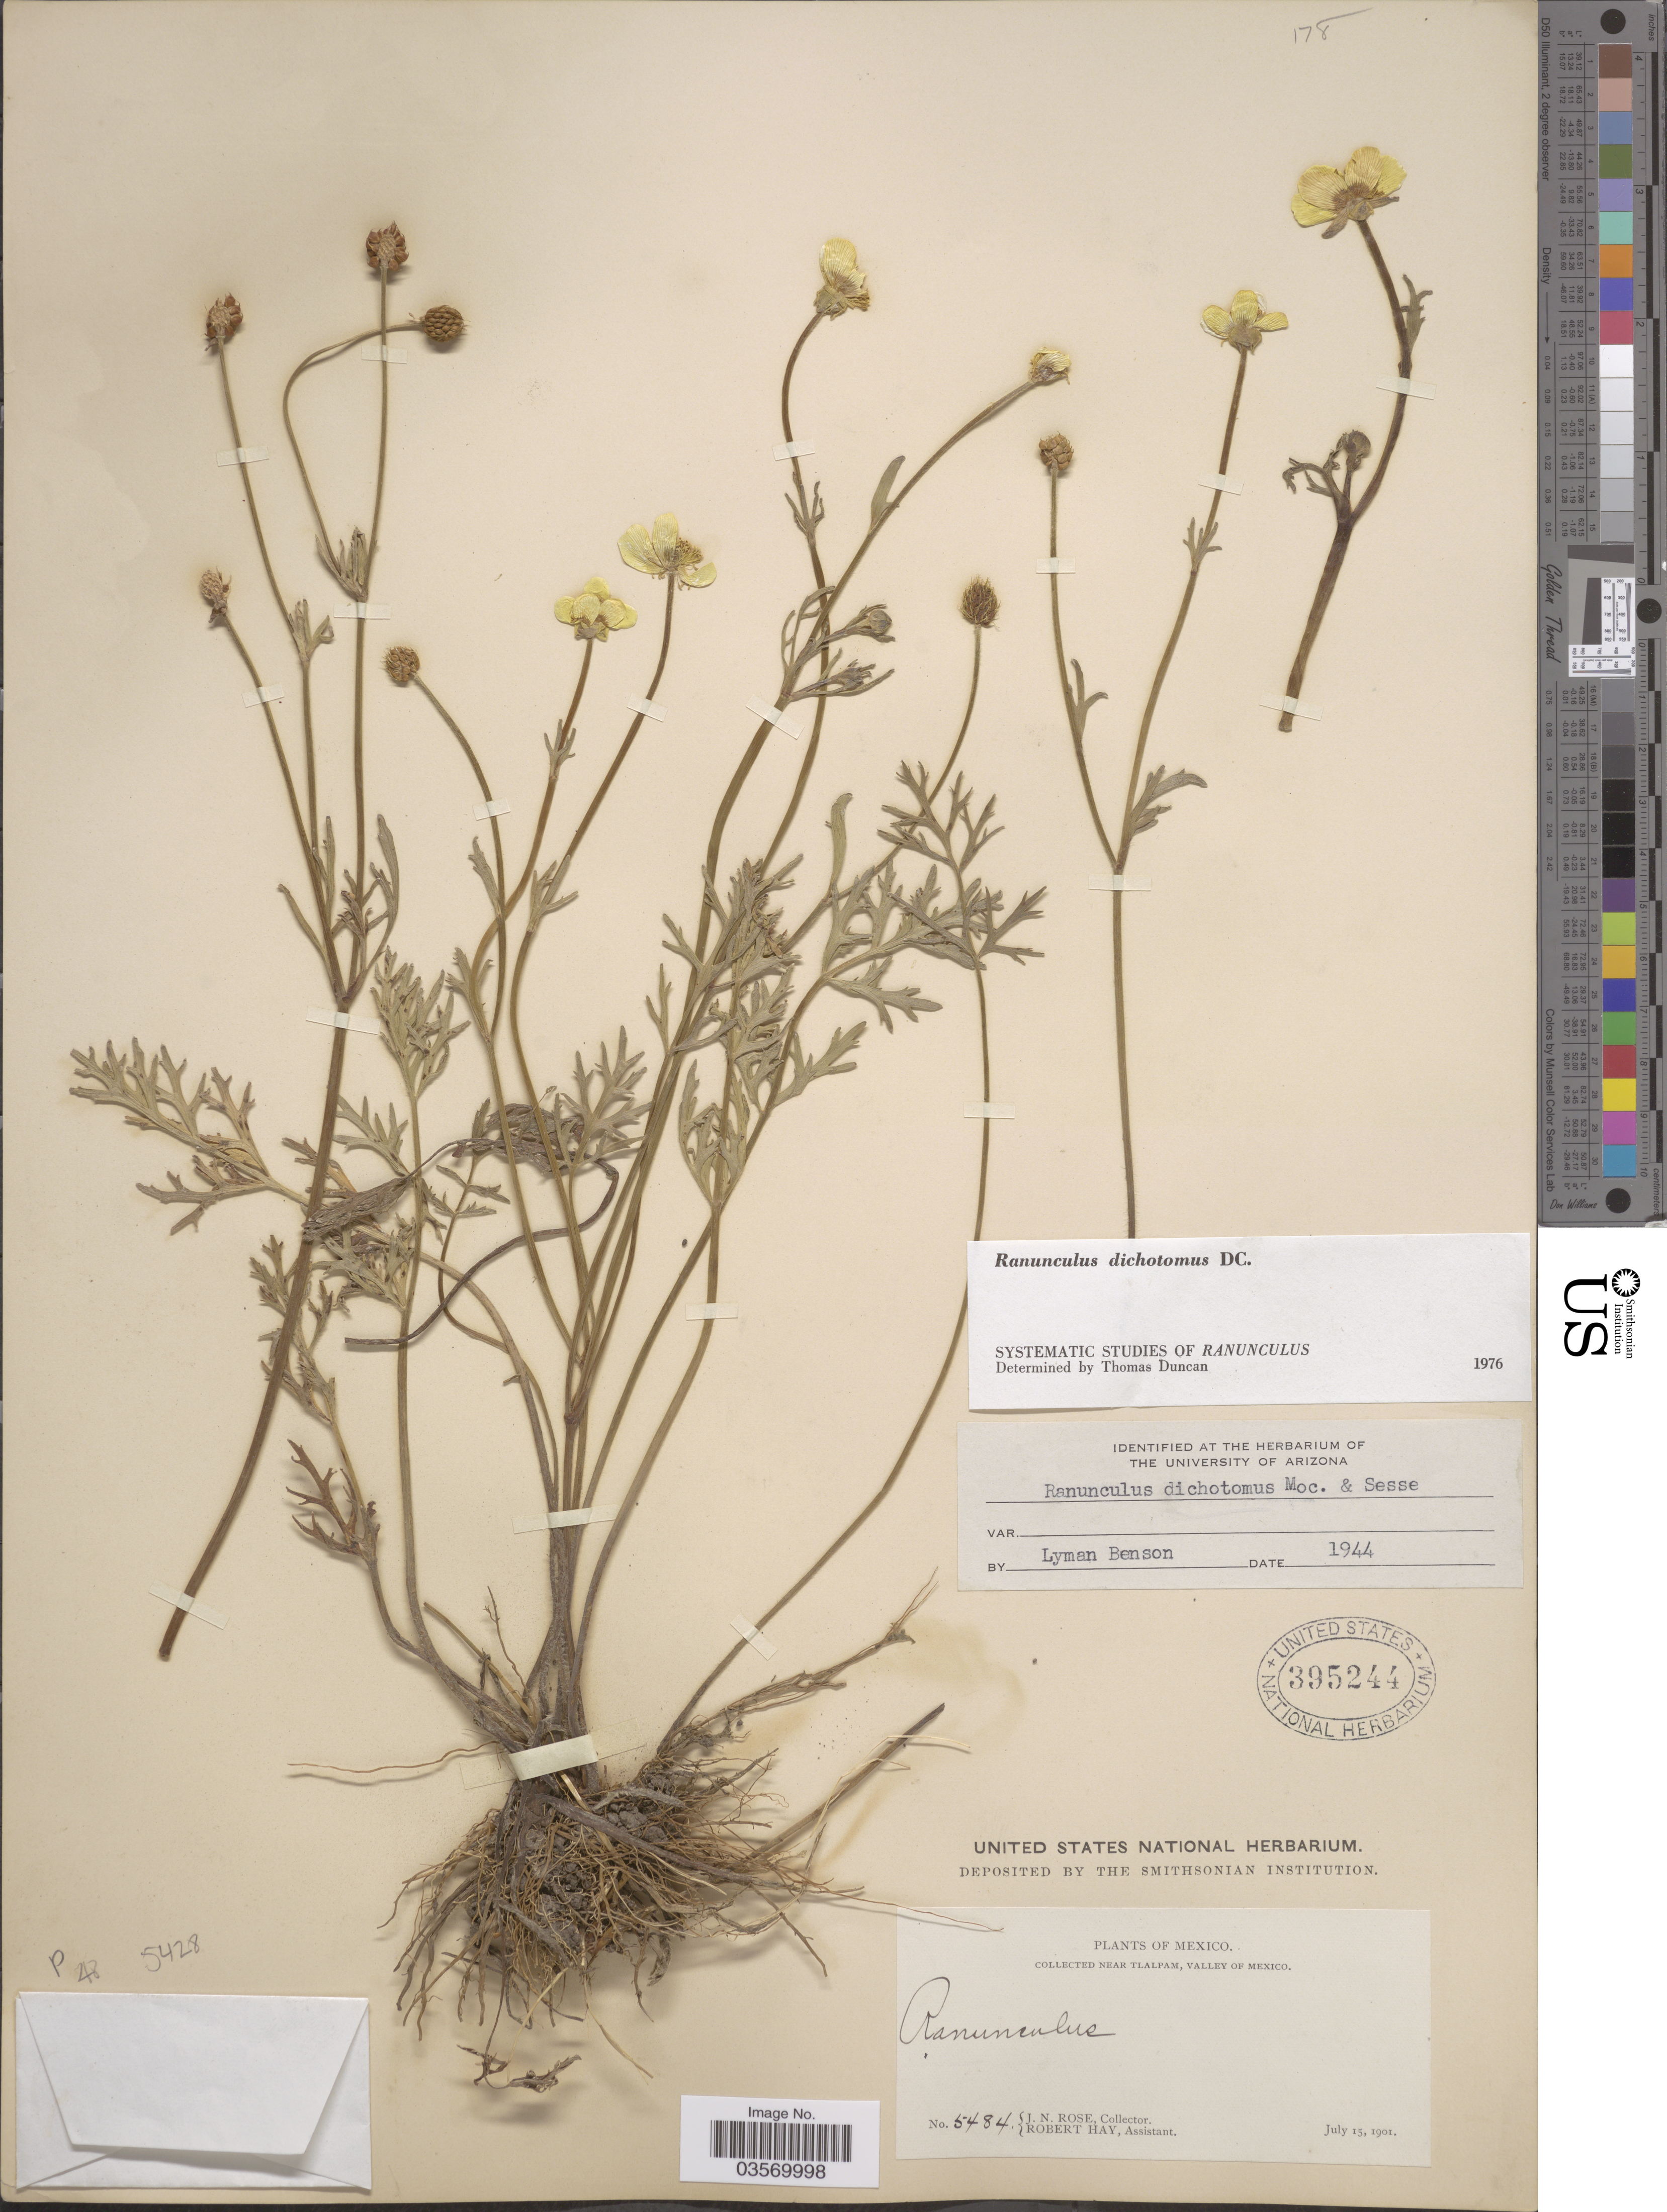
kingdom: Plantae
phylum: Tracheophyta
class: Magnoliopsida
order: Ranunculales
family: Ranunculaceae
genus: Ranunculus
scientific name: Ranunculus dichotomus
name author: Moc. & Sessé ex DC.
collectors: J. N. Rose & R. Hay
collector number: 5484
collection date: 1901-07-15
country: Mexico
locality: Near Tlalpam, Valley of Mexico.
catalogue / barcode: US 395244